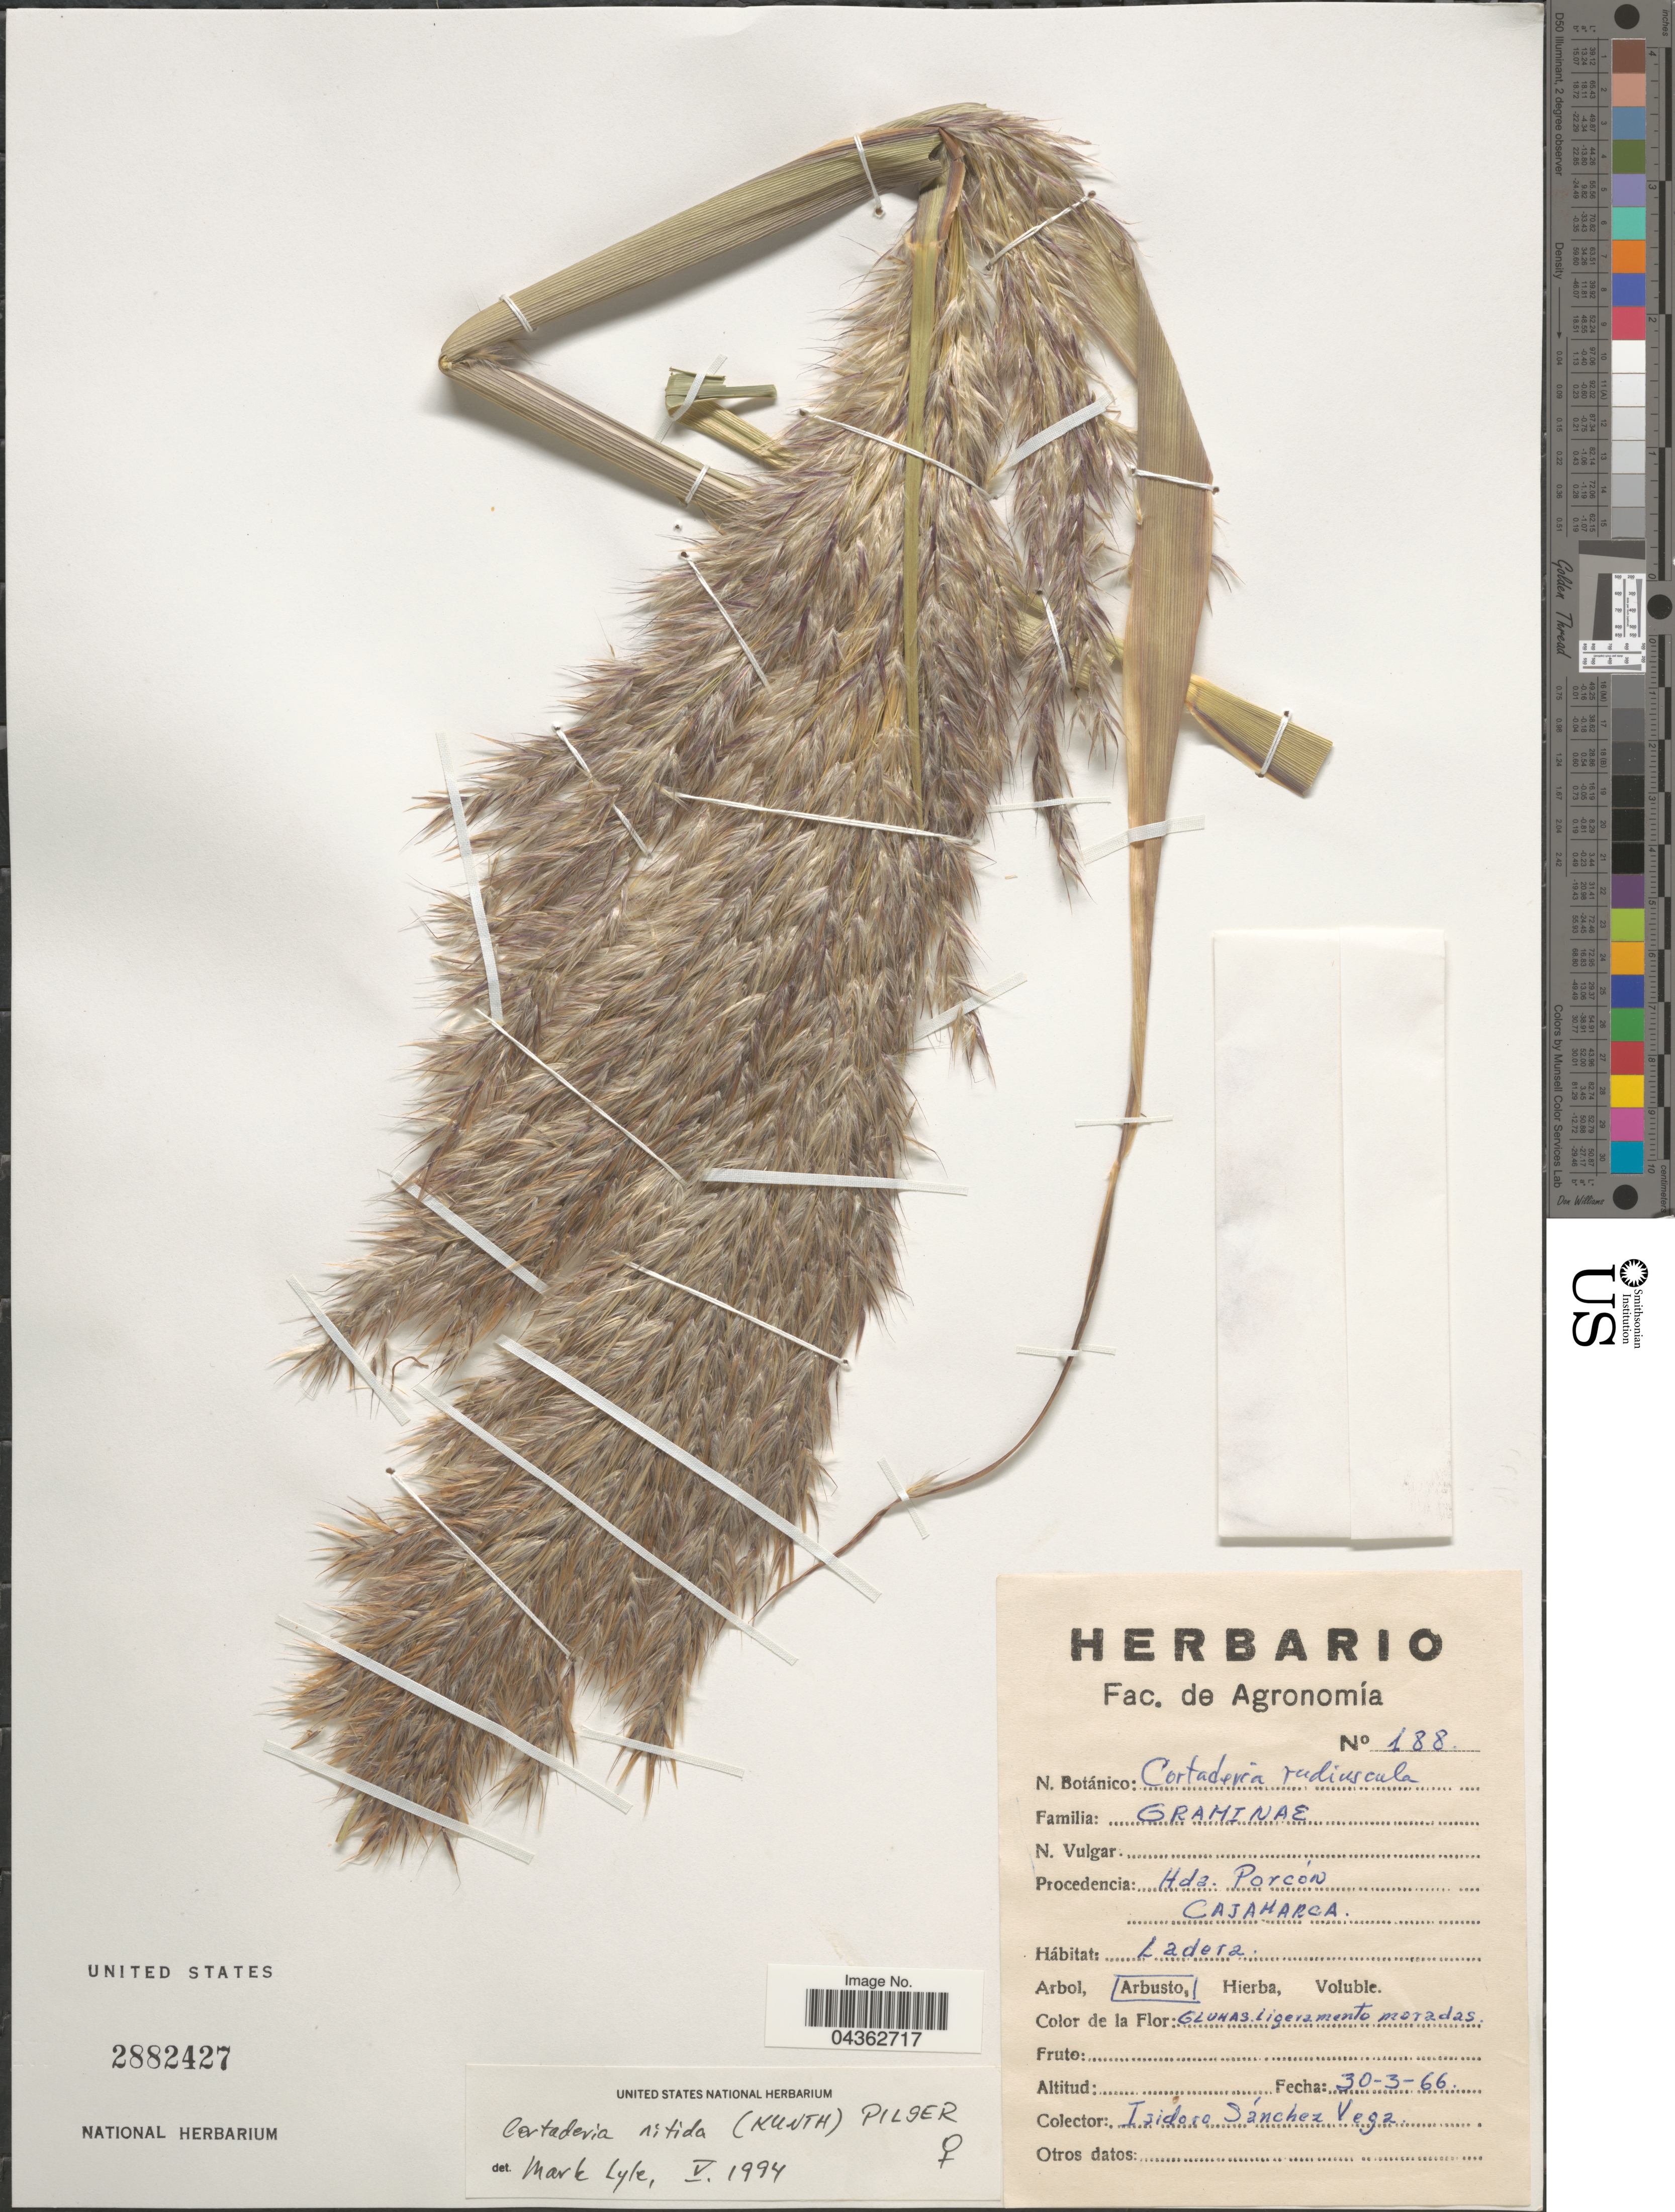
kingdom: Plantae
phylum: Tracheophyta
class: Liliopsida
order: Poales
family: Poaceae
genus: Cortaderia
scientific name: Cortaderia nitida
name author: (Kunth) Pilg.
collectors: I. Sánchez Vega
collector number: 188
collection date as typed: Transcribed d/m/y: 30/3/66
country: Peru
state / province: Cajamarca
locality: Hda. Porcón.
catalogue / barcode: US 2882427